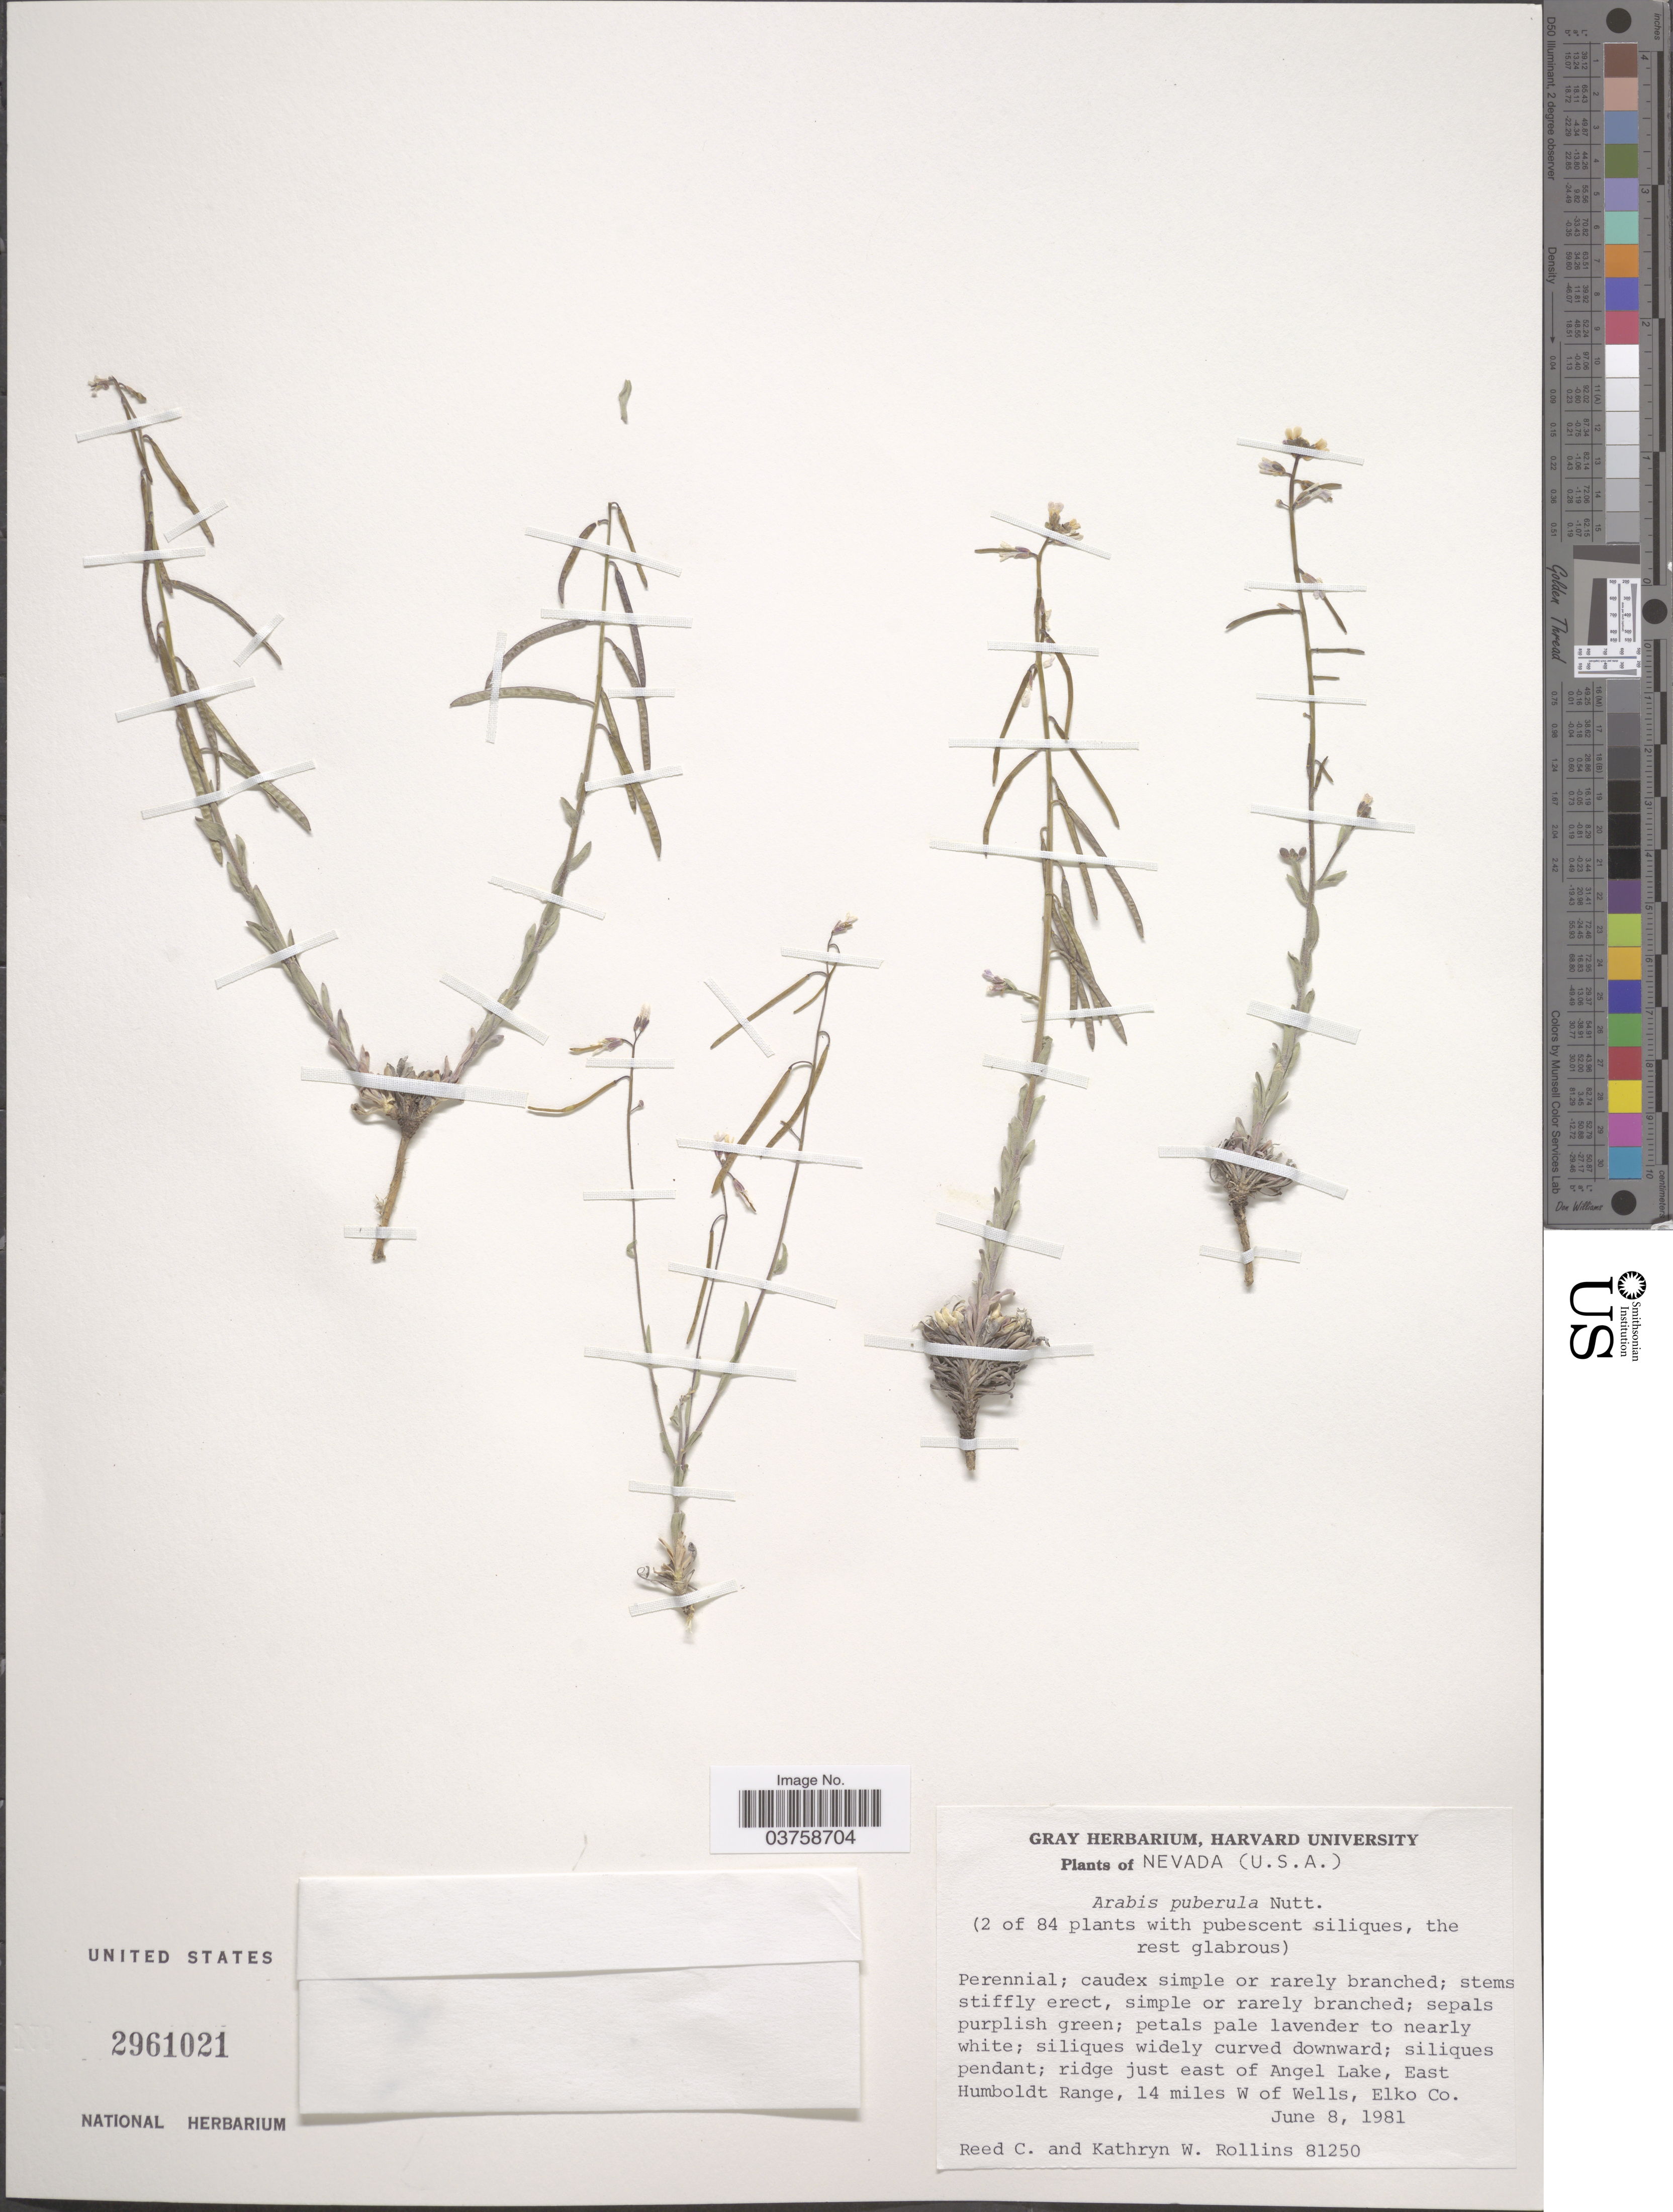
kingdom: Plantae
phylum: Tracheophyta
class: Magnoliopsida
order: Brassicales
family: Brassicaceae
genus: Arabis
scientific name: Arabis puberula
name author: Nutt.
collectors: R. C. Rollins & K. W. Rollins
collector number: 81250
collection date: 1981-06-08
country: United States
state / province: Nevada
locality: Ridge just east of Angel Lake, East Humboldt Range, 14 miles W of Wells, Elko Co.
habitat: ridge east of lake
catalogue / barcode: US 2961021